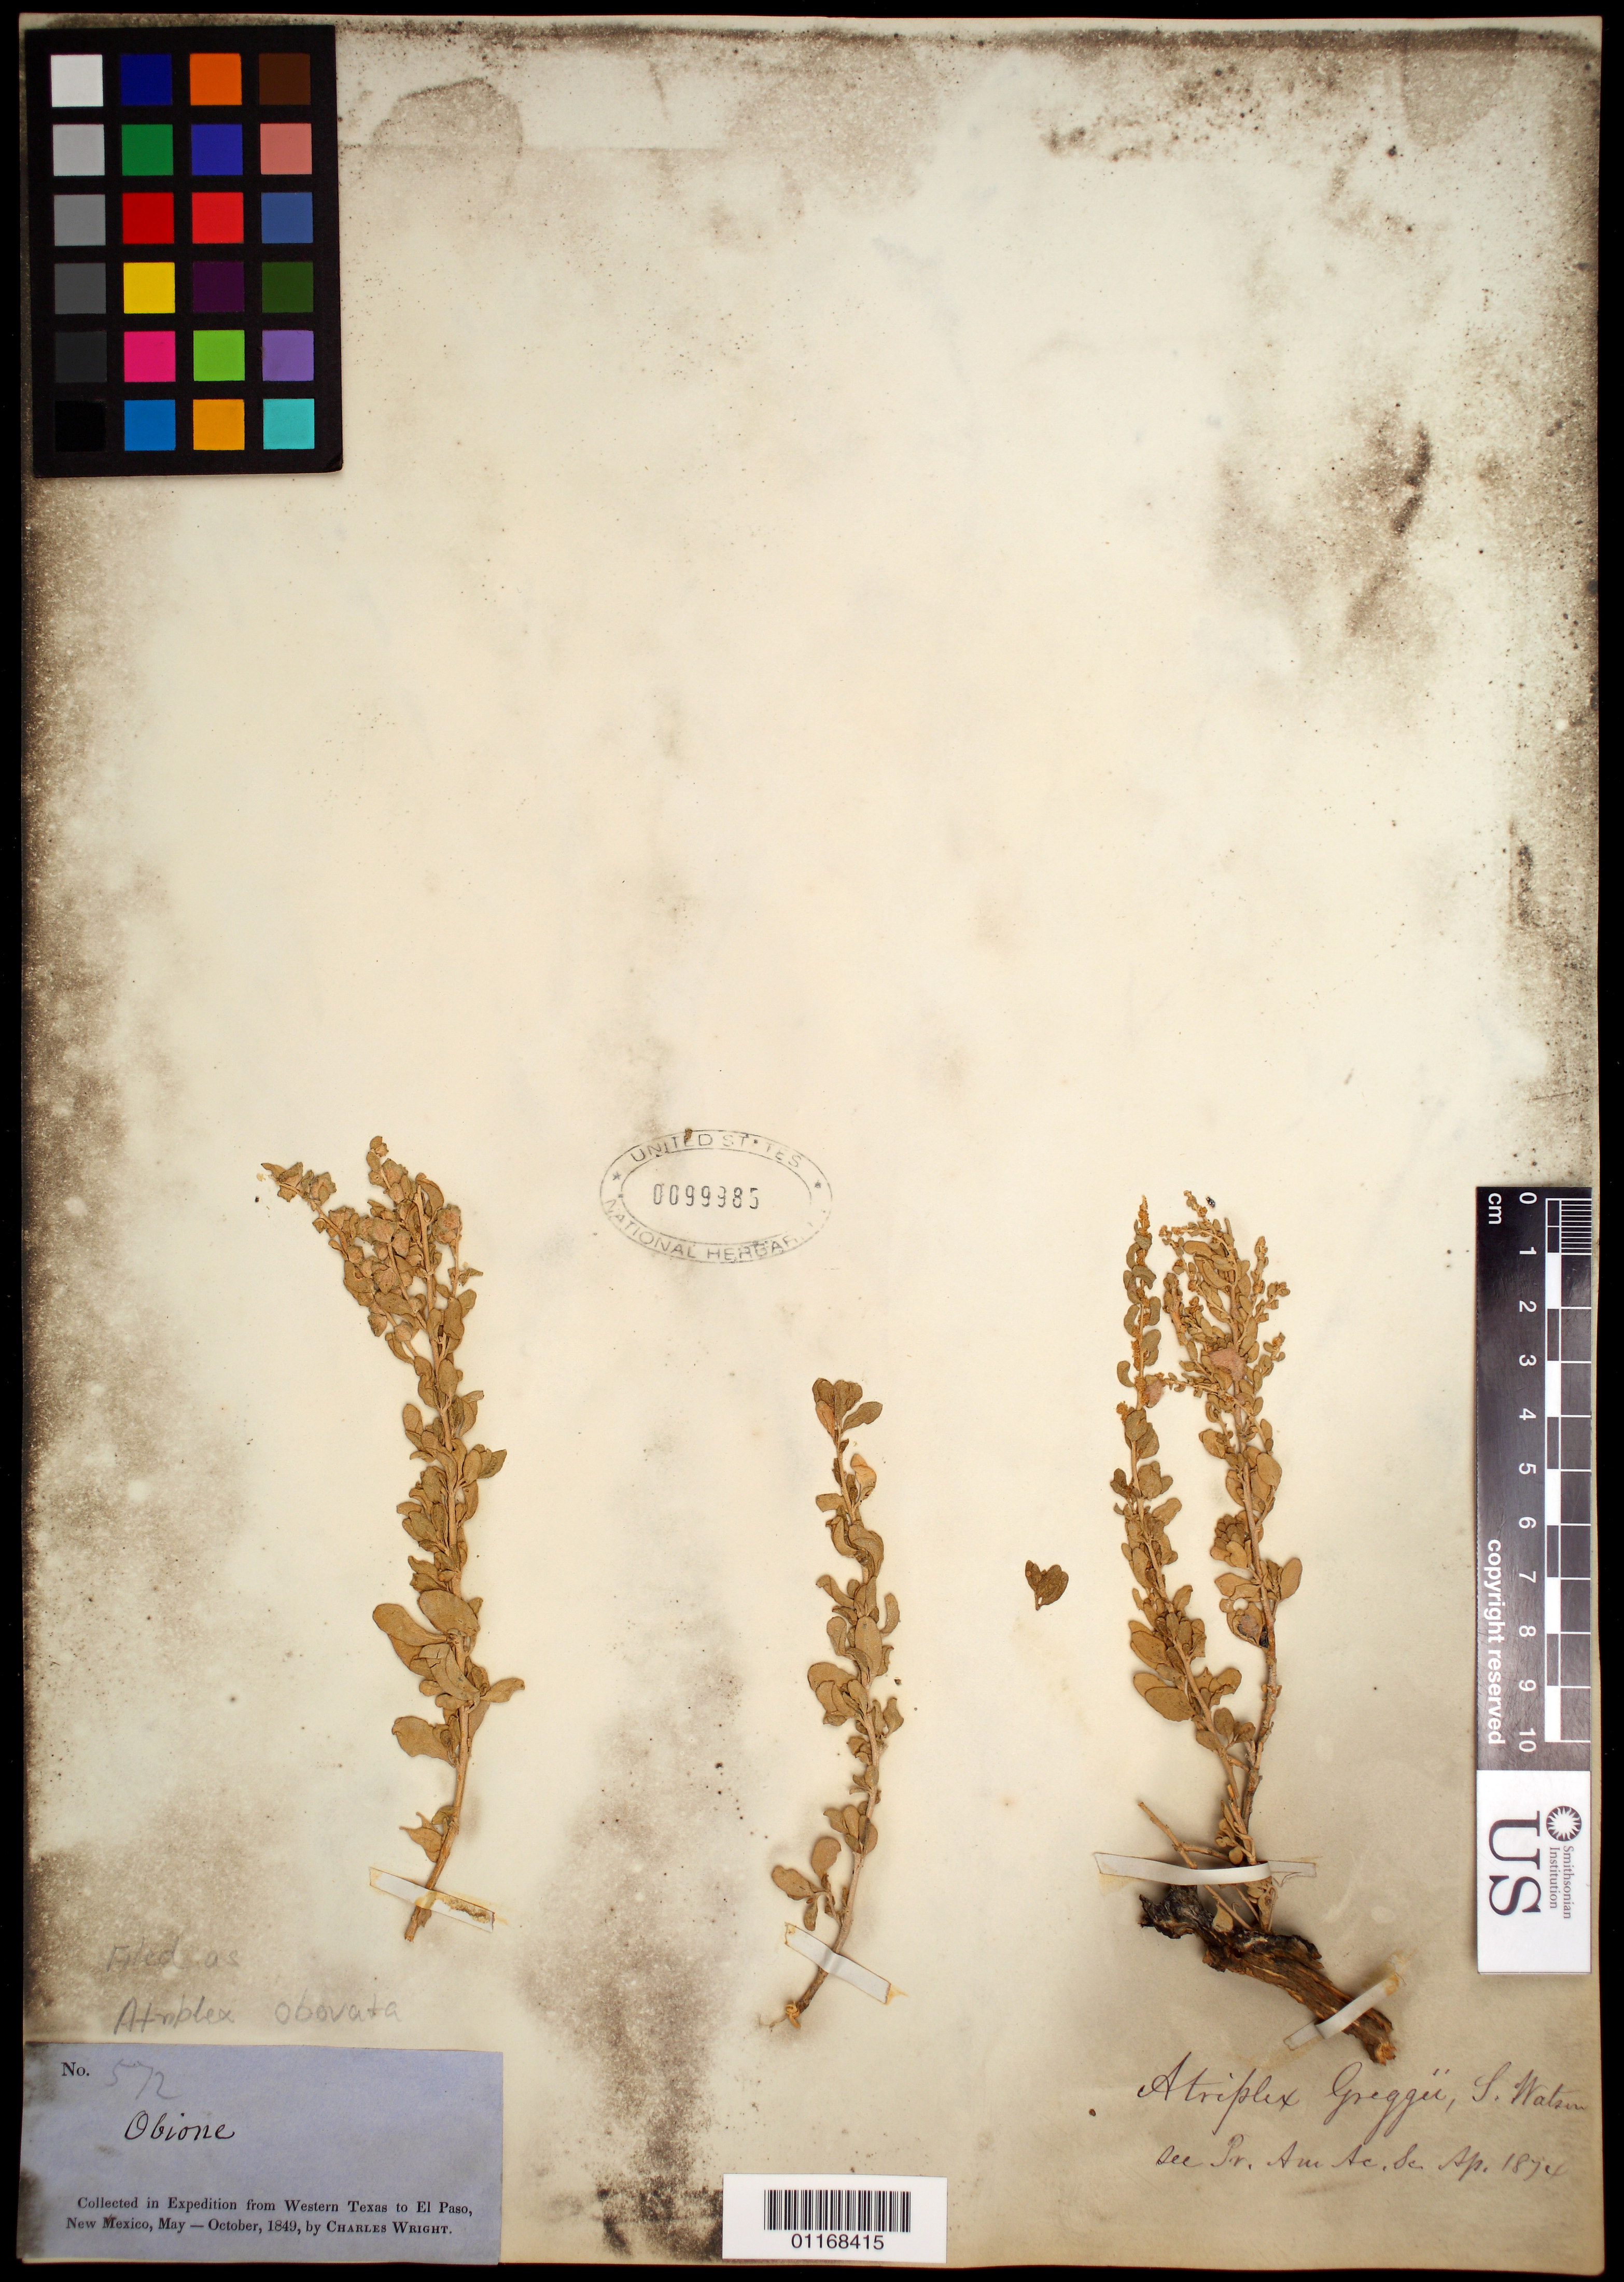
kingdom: Plantae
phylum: Tracheophyta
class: Magnoliopsida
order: Caryophyllales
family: Amaranthaceae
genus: Atriplex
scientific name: Atriplex obovata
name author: Moq.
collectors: C. Wright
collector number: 572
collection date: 1849-05/1849-10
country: United States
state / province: New Mexico / Texas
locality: From Western Texas to El Paso, New Mexico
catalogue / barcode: US 99985